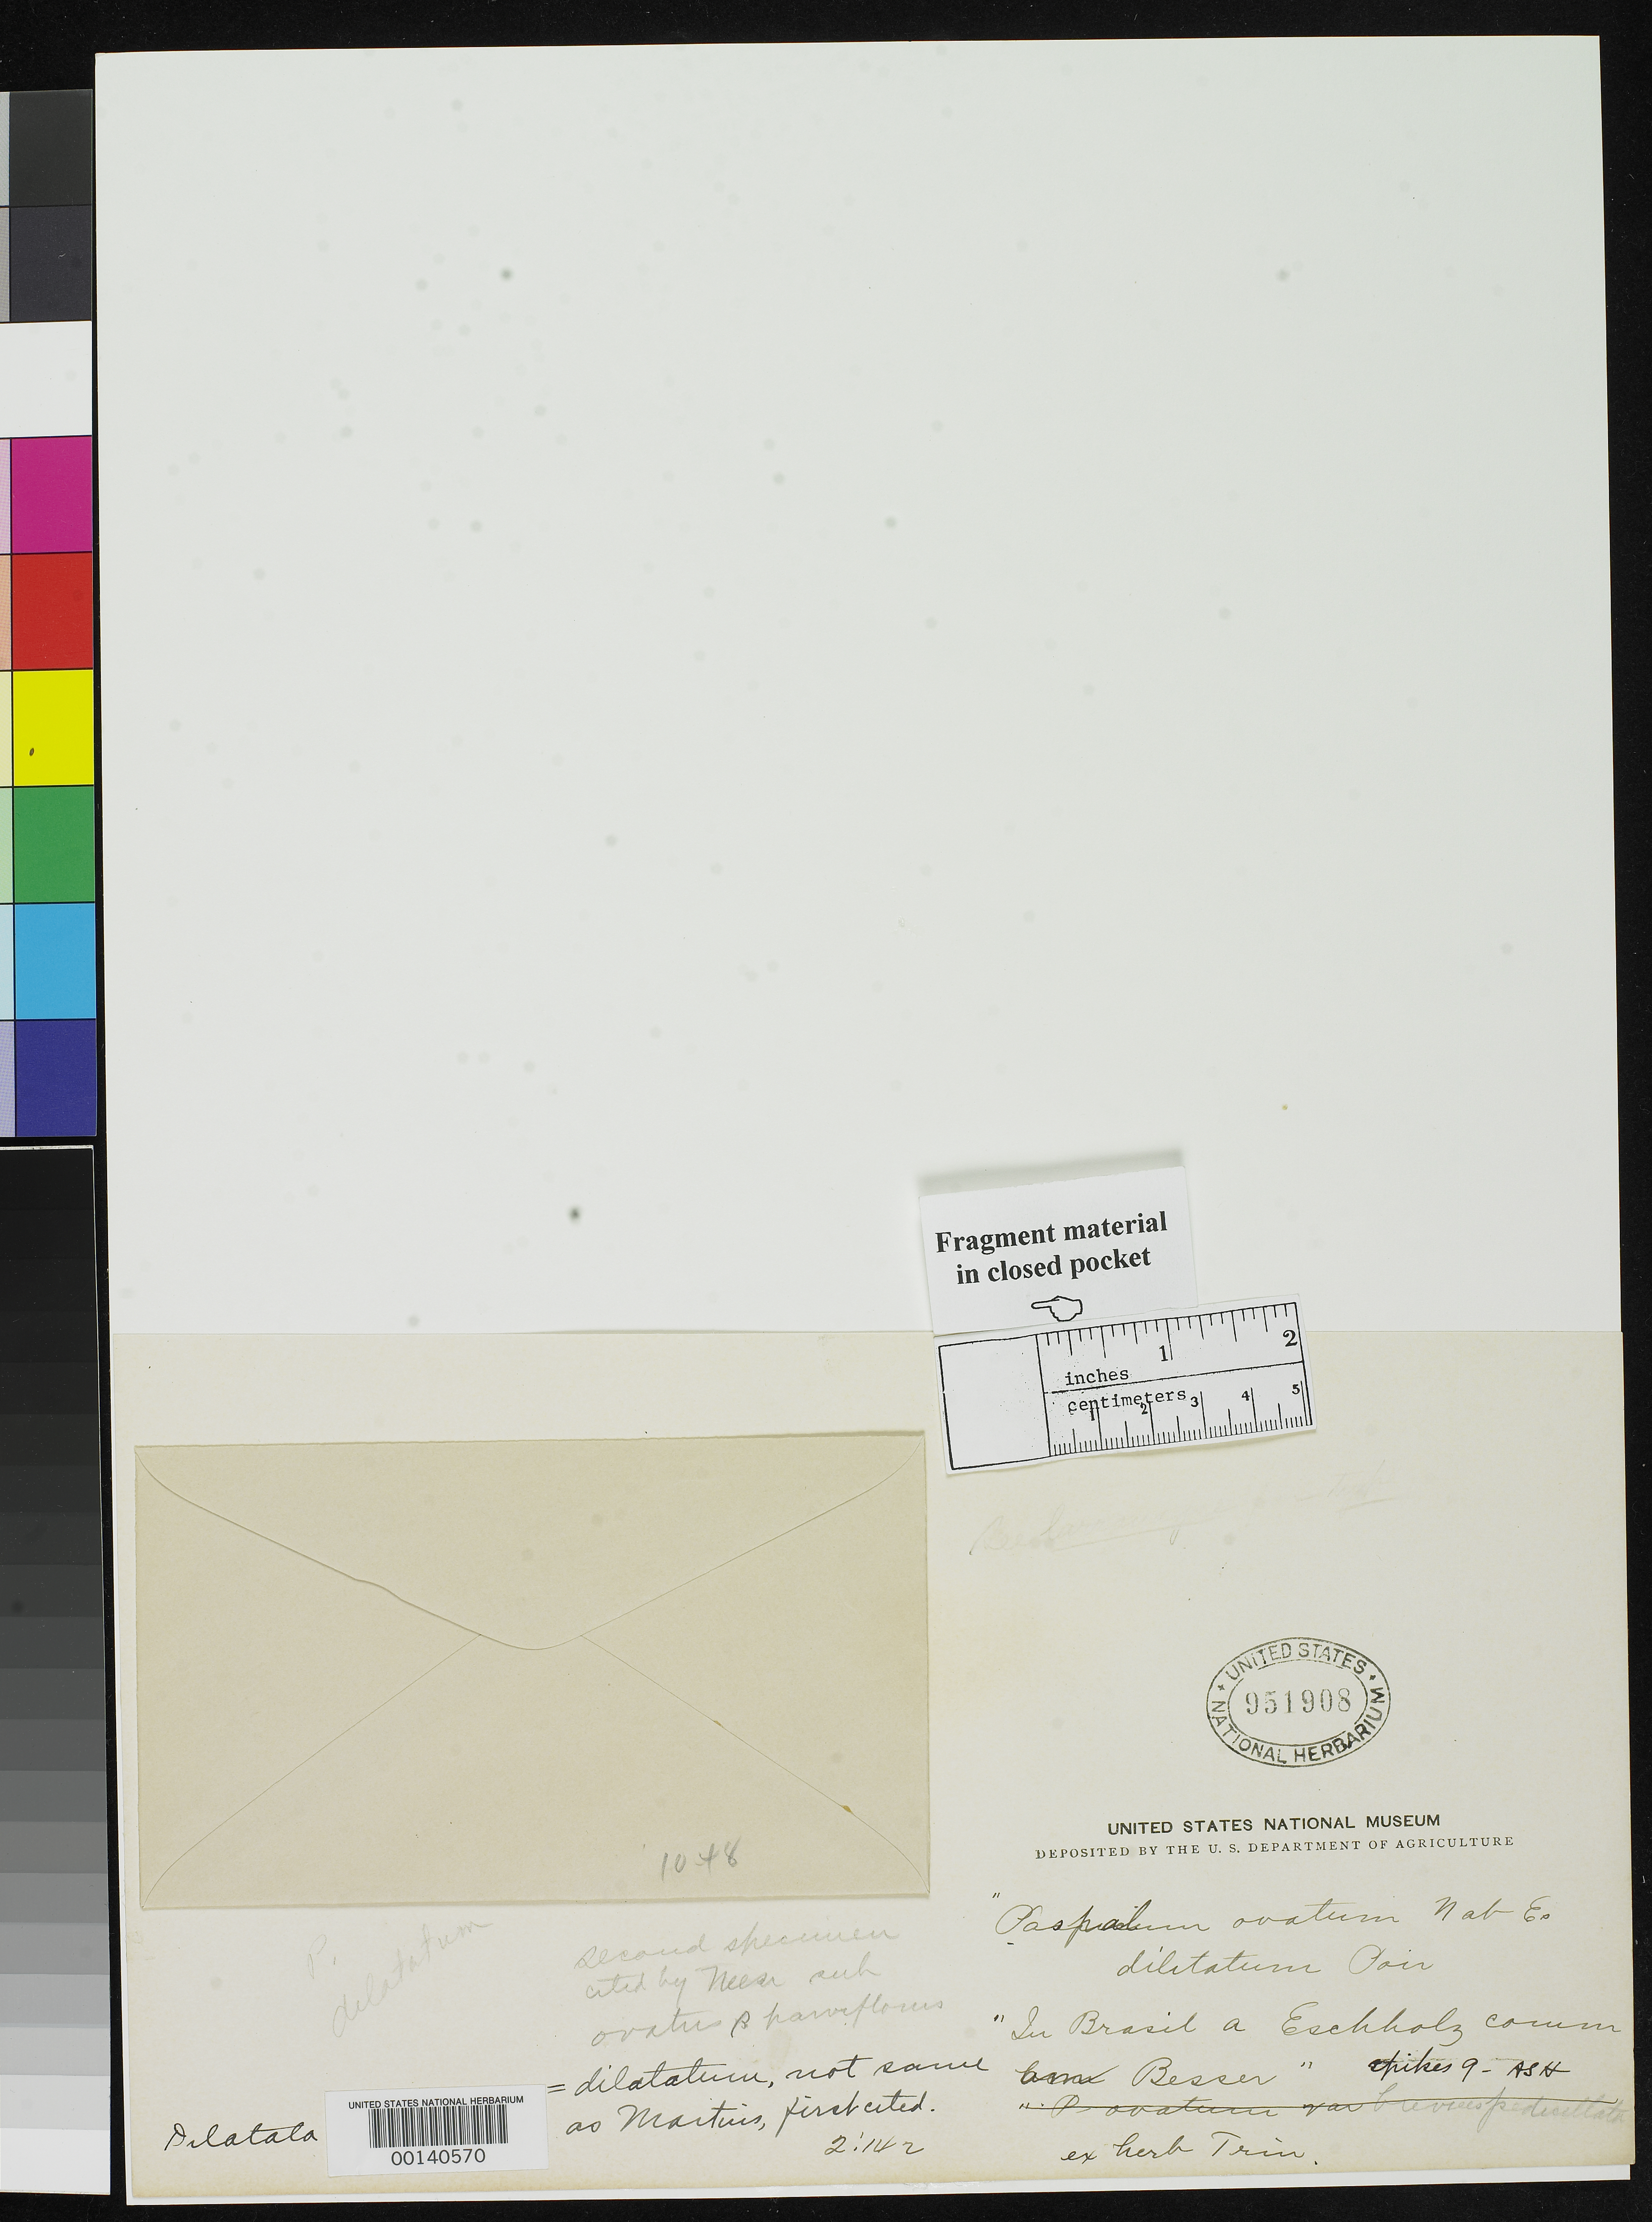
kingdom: Plantae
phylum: Tracheophyta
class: Liliopsida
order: Poales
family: Poaceae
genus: Paspalum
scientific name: Paspalum ovatum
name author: Nees ex Trin.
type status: Type Collection; Isosyntype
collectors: W. Besser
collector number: Eschholz s.n.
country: Brazil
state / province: Minas Gerais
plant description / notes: Fragmentary material of type specimen ex herb. Trin.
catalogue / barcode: US 951908